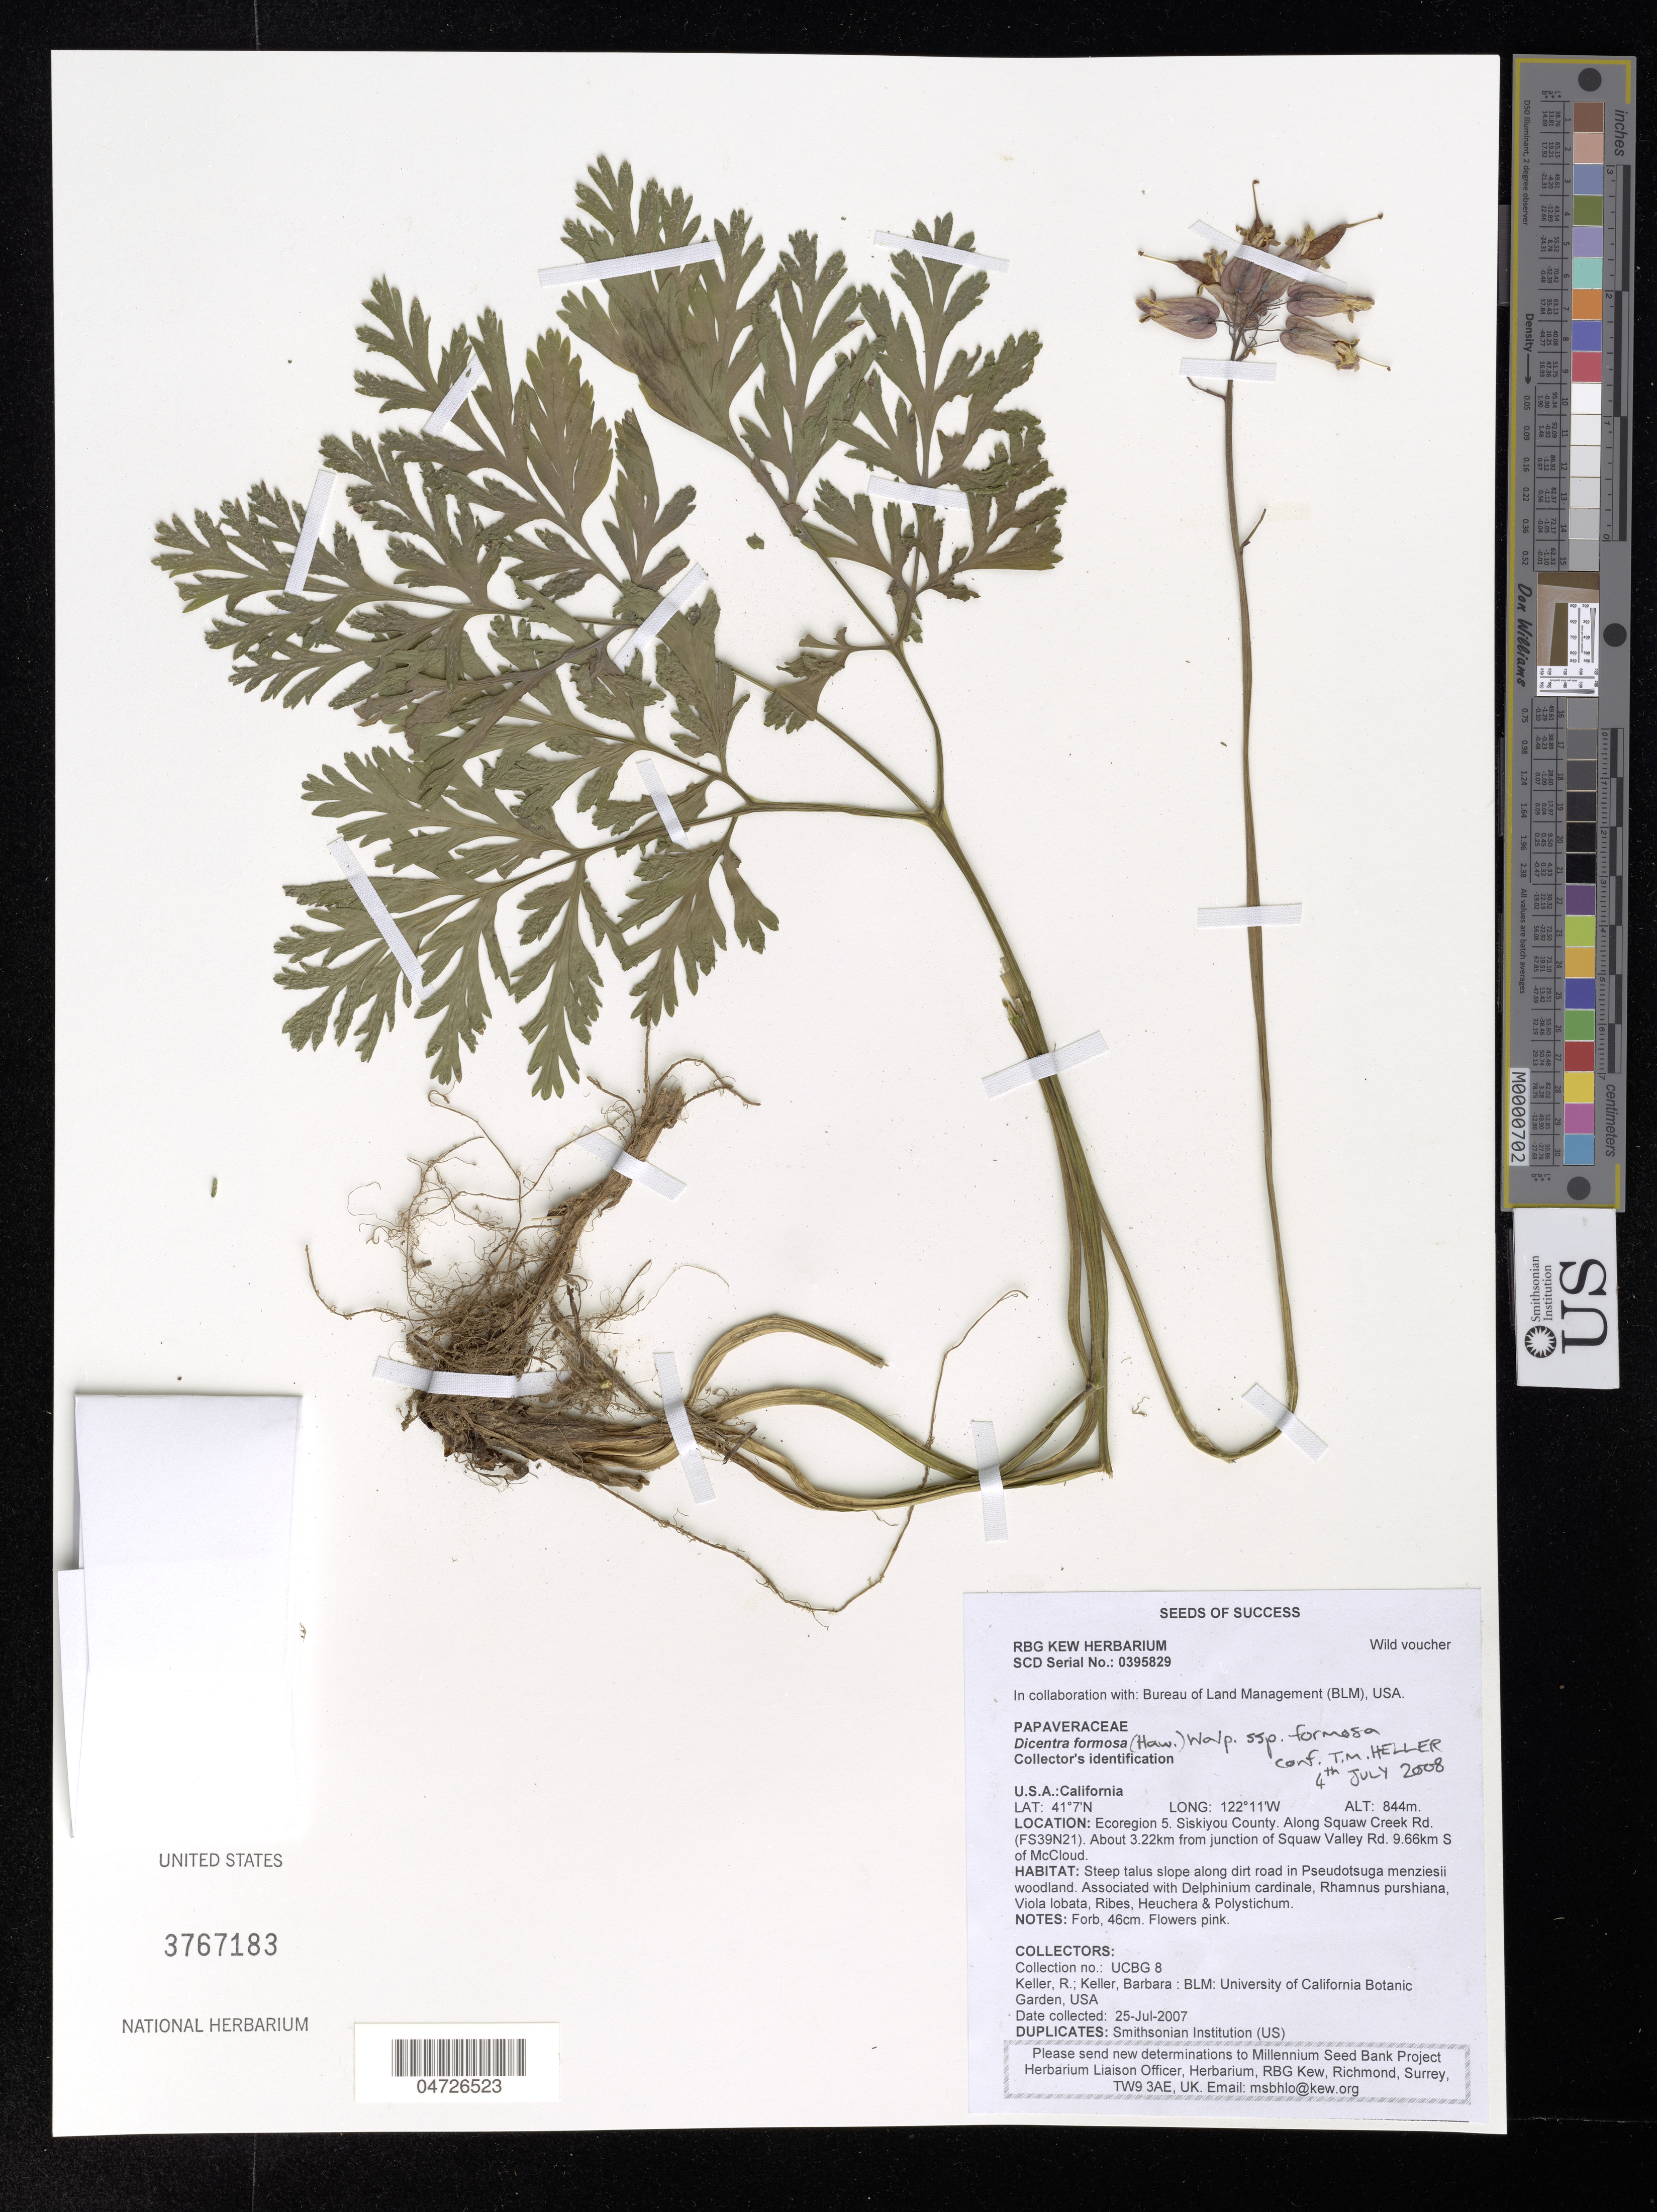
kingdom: Plantae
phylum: Tracheophyta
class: Magnoliopsida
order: Ranunculales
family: Papaveraceae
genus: Dicentra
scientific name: Dicentra formosa subsp. formosa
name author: (Haw.) Walp.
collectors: R. Keller & B. T. Keller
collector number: UCBG 8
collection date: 2007-07-25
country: United States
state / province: California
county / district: Siskiyou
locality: Ecoregion 5. Siskiyou County. Along Squaw Creek Rd. (FS39N21). About 3.22km from junction of Squaw Valley Rd. 9.66km S of McCloud.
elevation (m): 844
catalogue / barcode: US 3767183